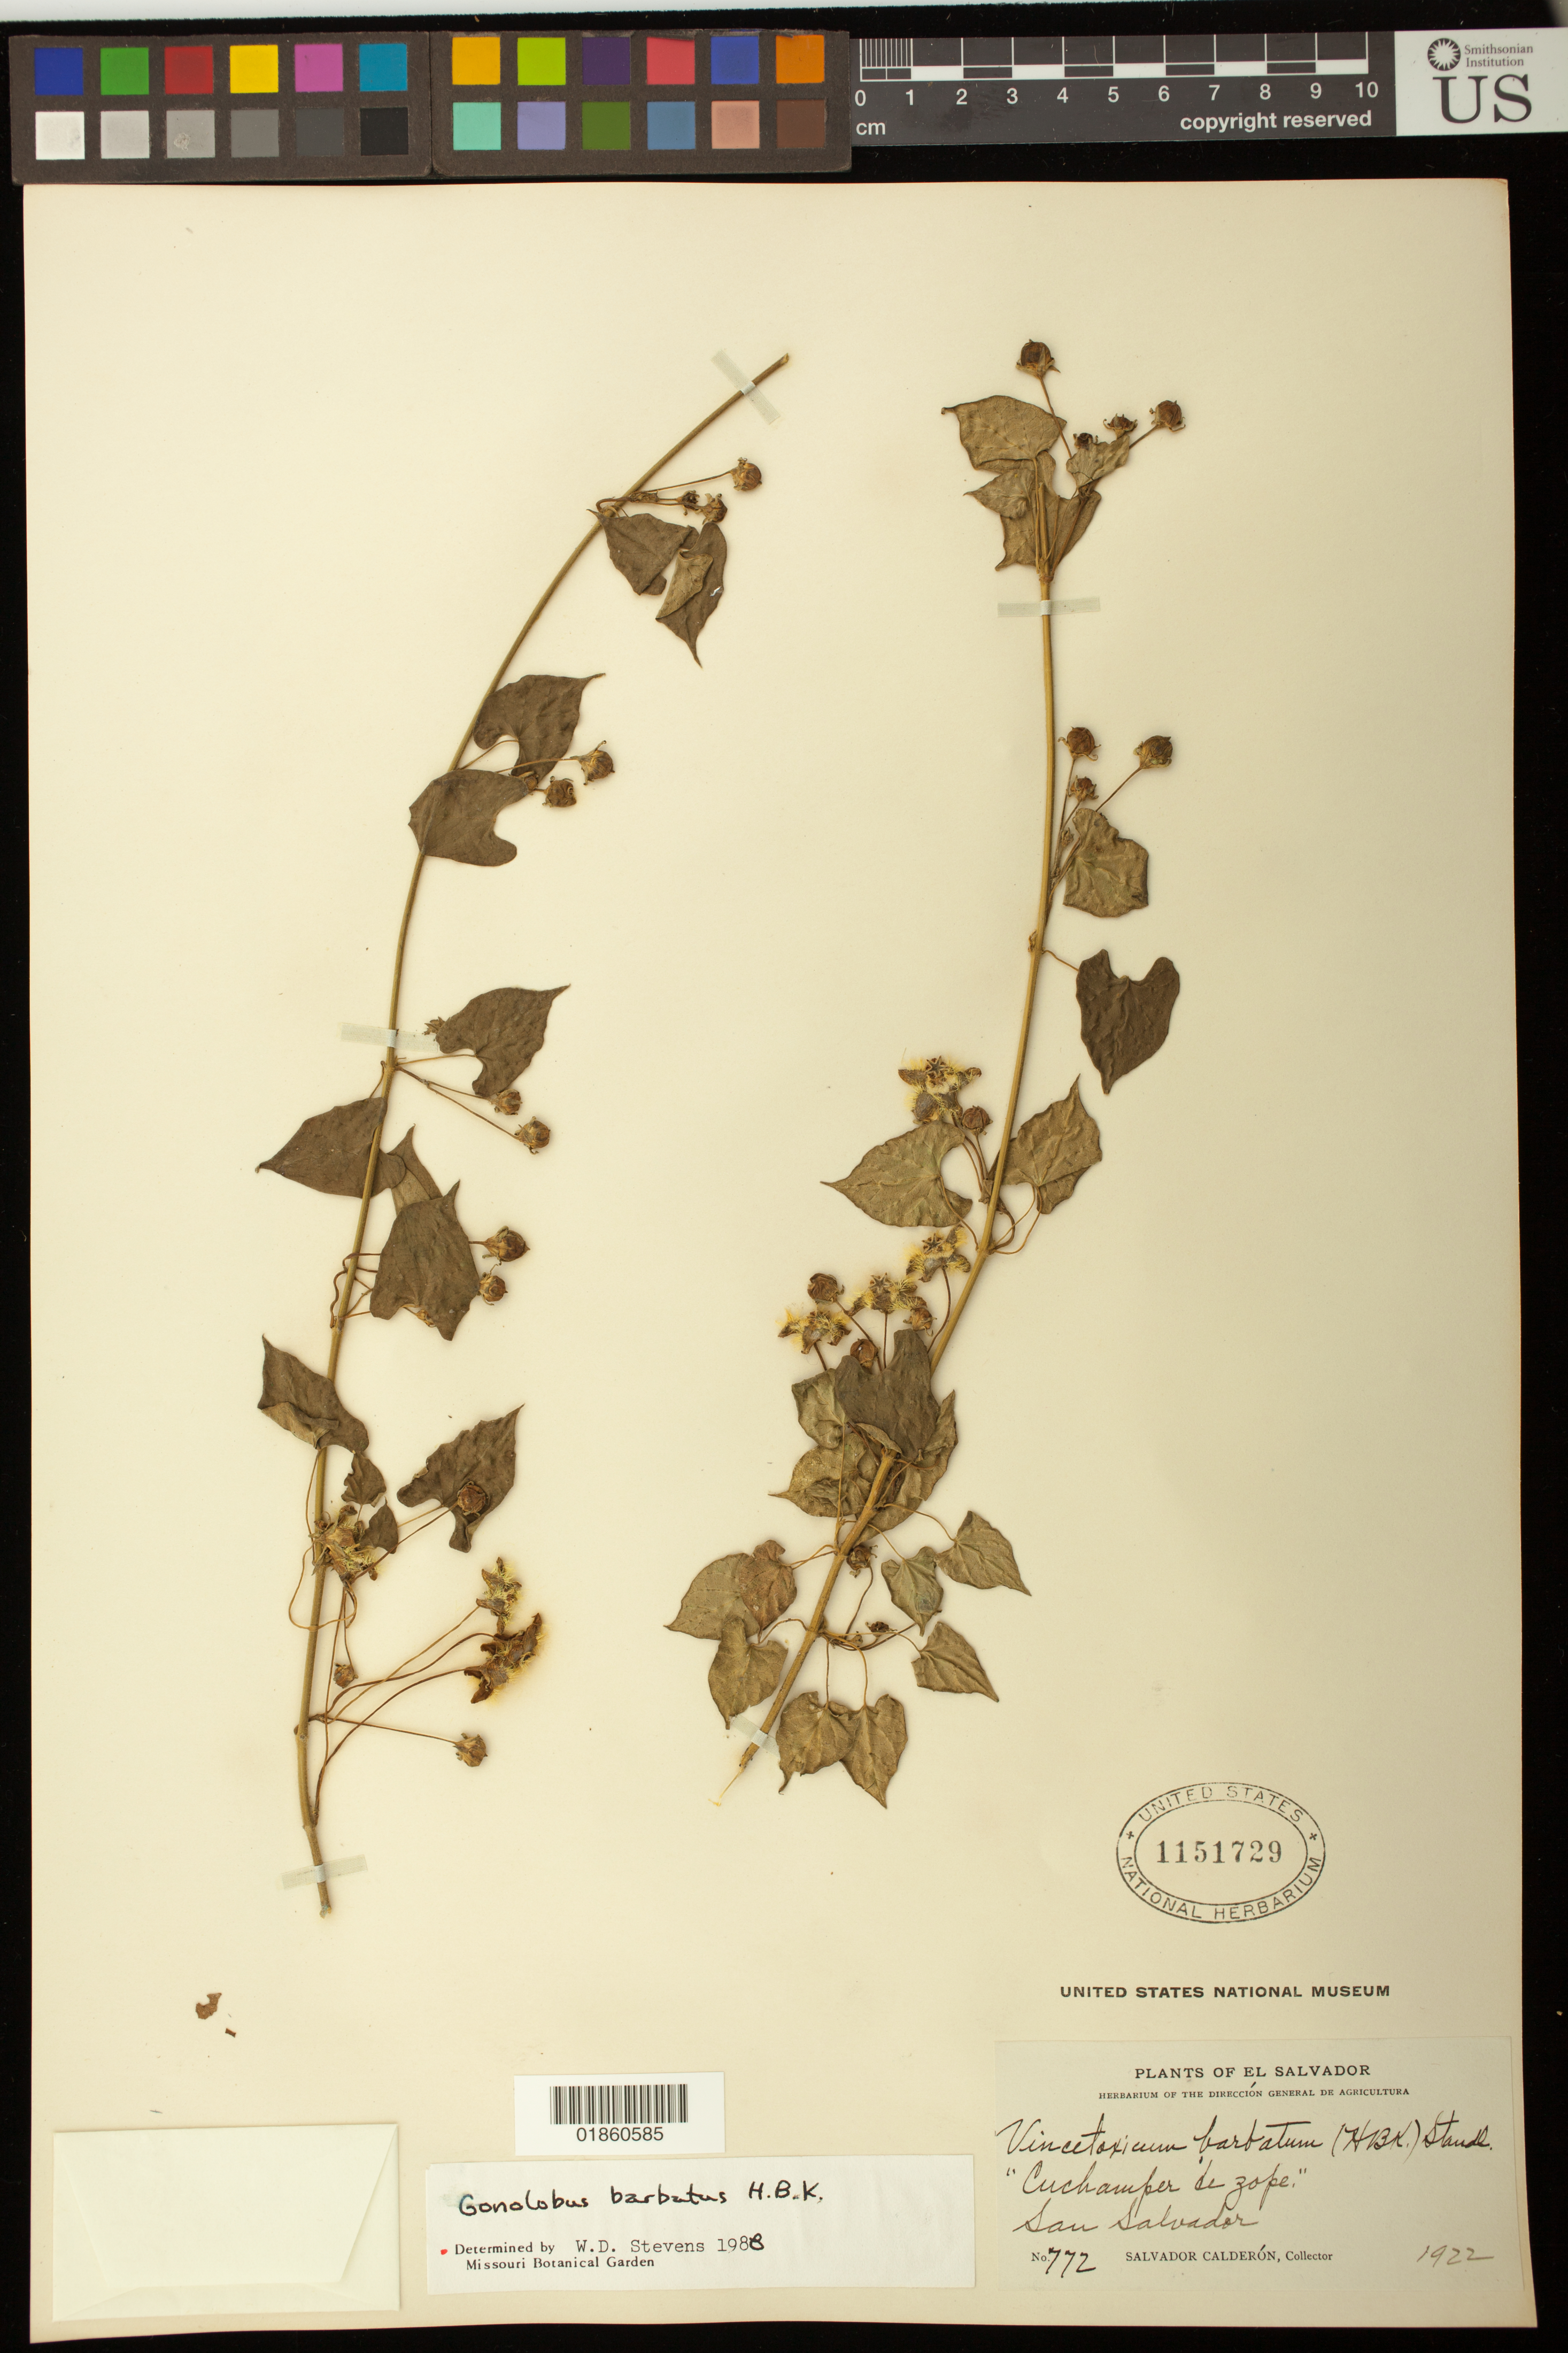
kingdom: Plantae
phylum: Tracheophyta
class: Magnoliopsida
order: Gentianales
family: Apocynaceae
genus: Gonolobus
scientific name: Gonolobus barbatus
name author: Kunth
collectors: S. Calderón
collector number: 772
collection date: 1922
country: El Salvador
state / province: San Salvador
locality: San Salvador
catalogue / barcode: US 1151729